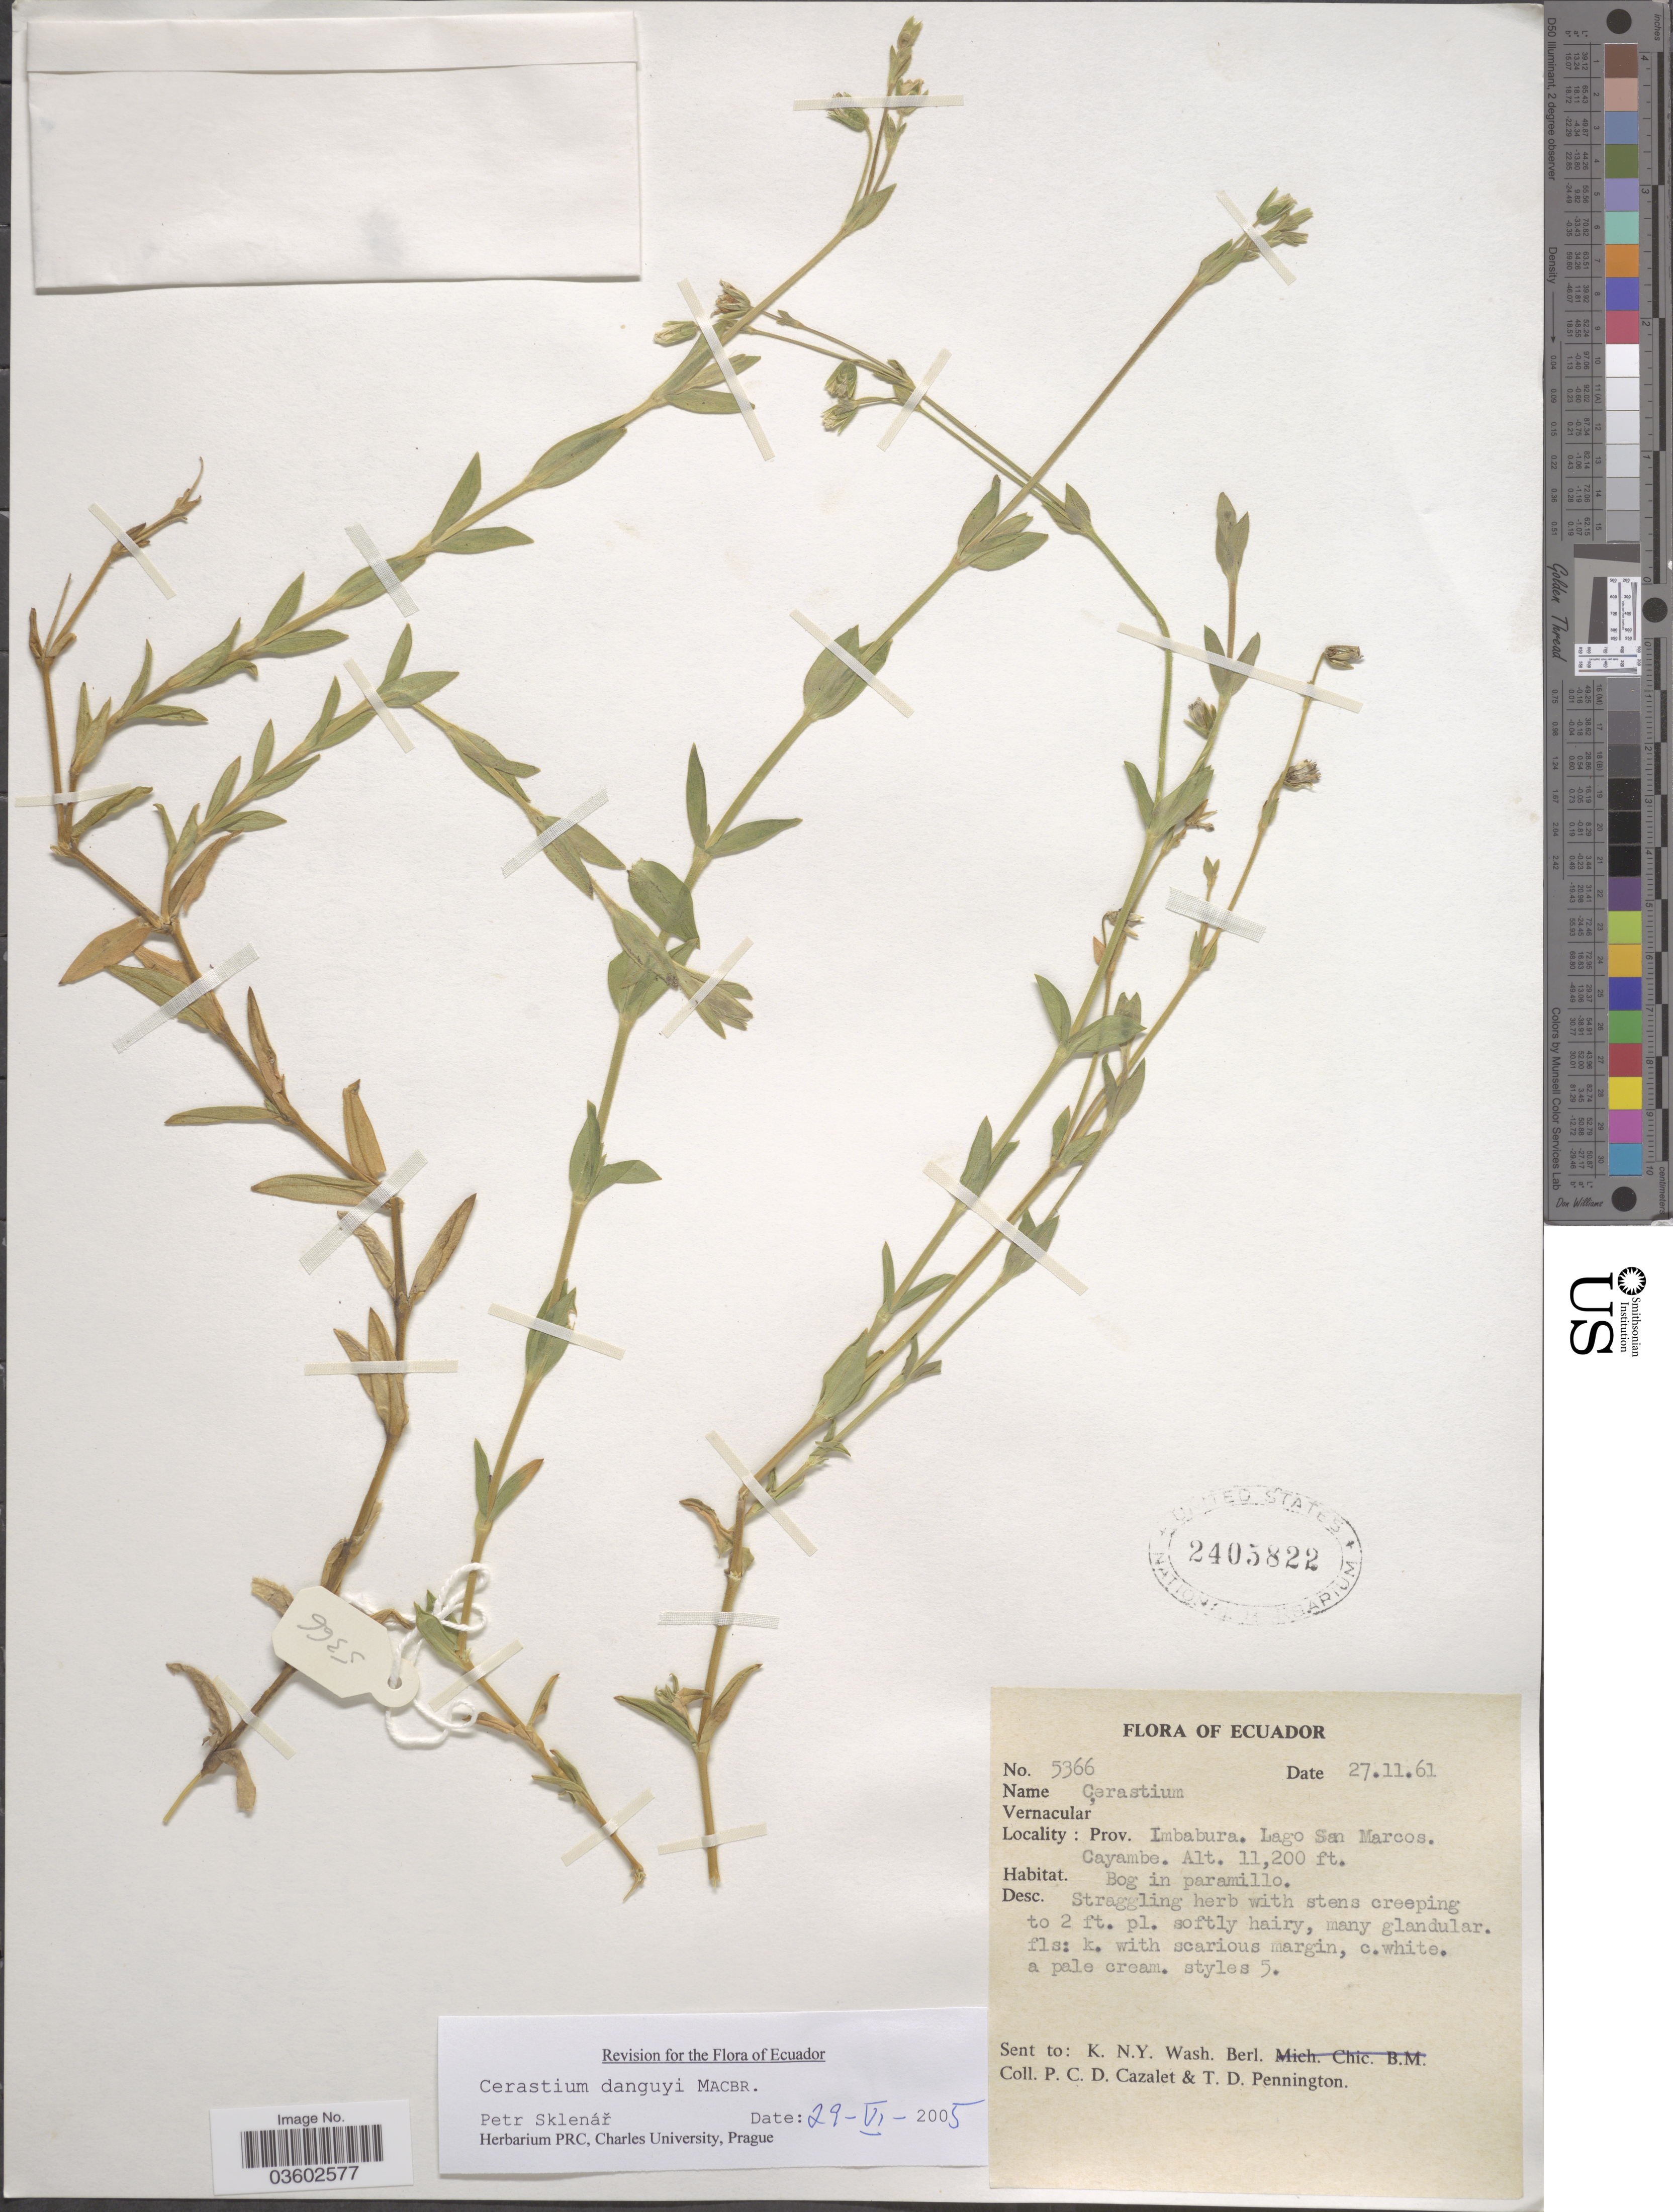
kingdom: Plantae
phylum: Tracheophyta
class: Magnoliopsida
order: Caryophyllales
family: Caryophyllaceae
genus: Cerastium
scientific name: Cerastium danguyi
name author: J.F. Macbr.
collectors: P. C. D. Cazalet & T. D. Pennington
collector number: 5366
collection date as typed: Transcribed d/m/y: 27/11/61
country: Ecuador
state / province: Imbabura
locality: Lago San Marcos. Cayambe.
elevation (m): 3414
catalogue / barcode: US 2405822